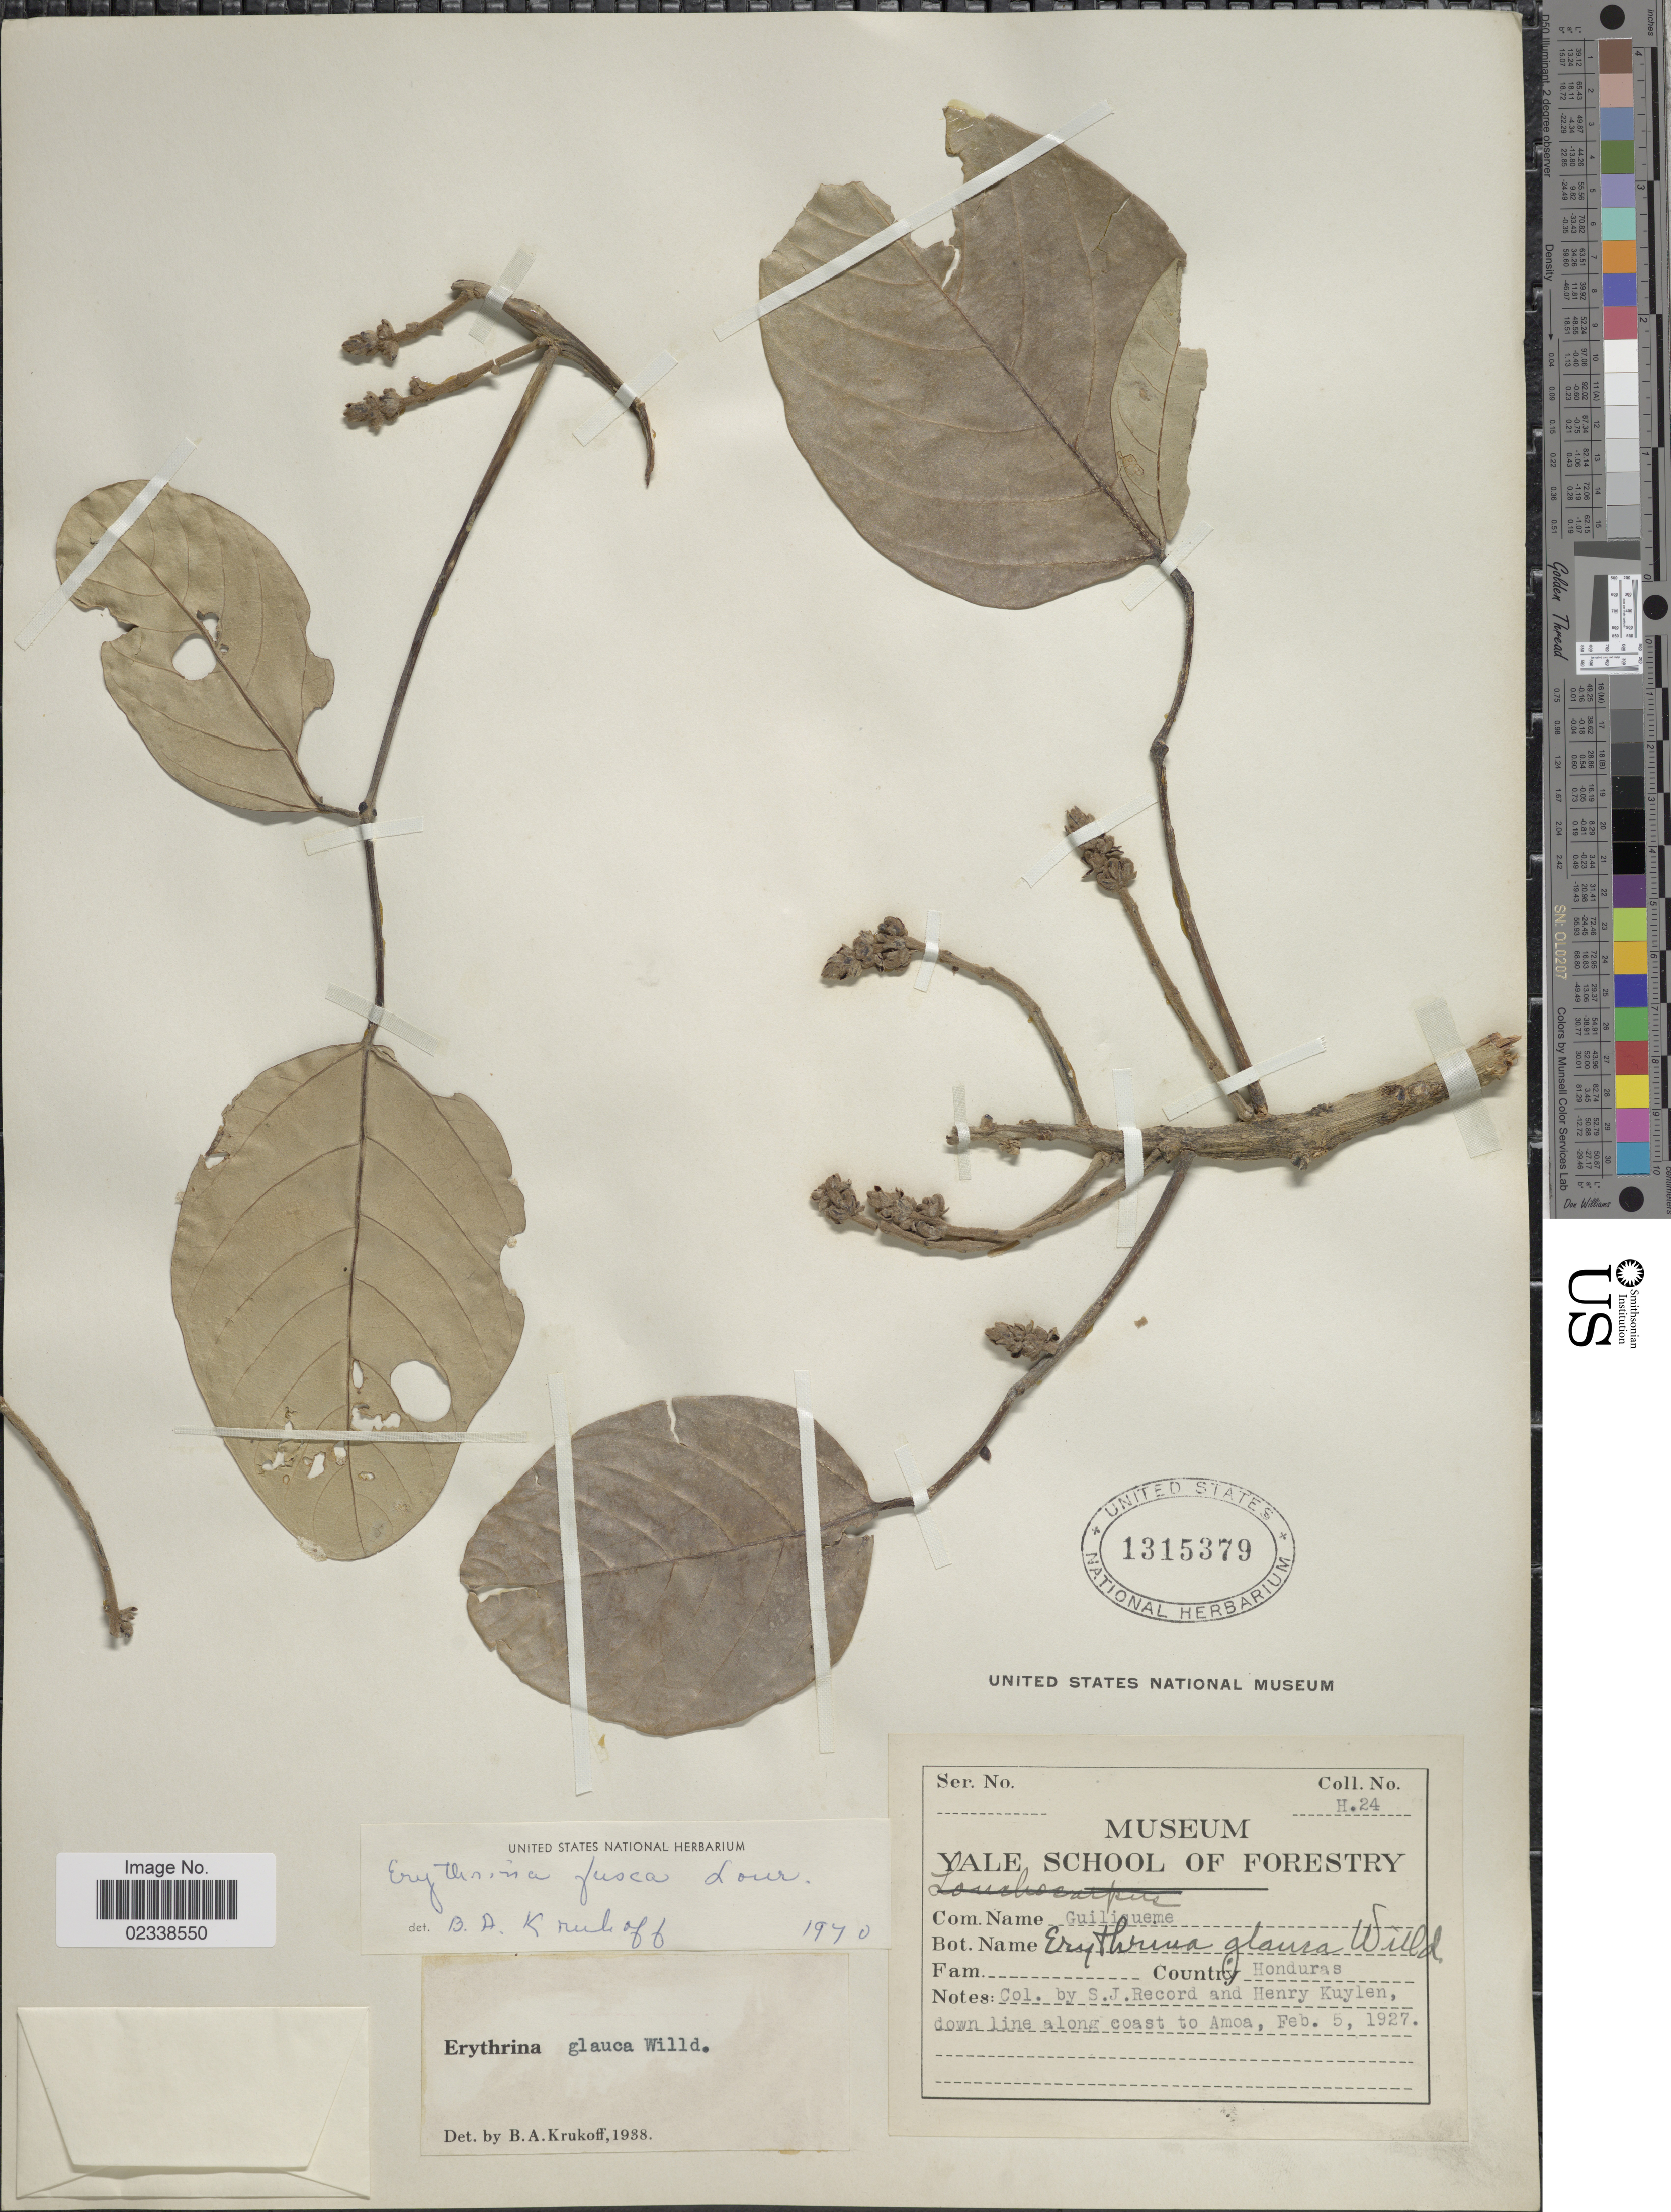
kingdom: Plantae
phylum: Tracheophyta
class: Magnoliopsida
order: Fabales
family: Fabaceae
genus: Erythrina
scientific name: Erythrina fusca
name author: Lour.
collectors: S. J. Record & H. Kuylen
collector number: H24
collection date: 1927-02-05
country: Honduras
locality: Down line along coast to Amoa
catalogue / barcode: US 1315379